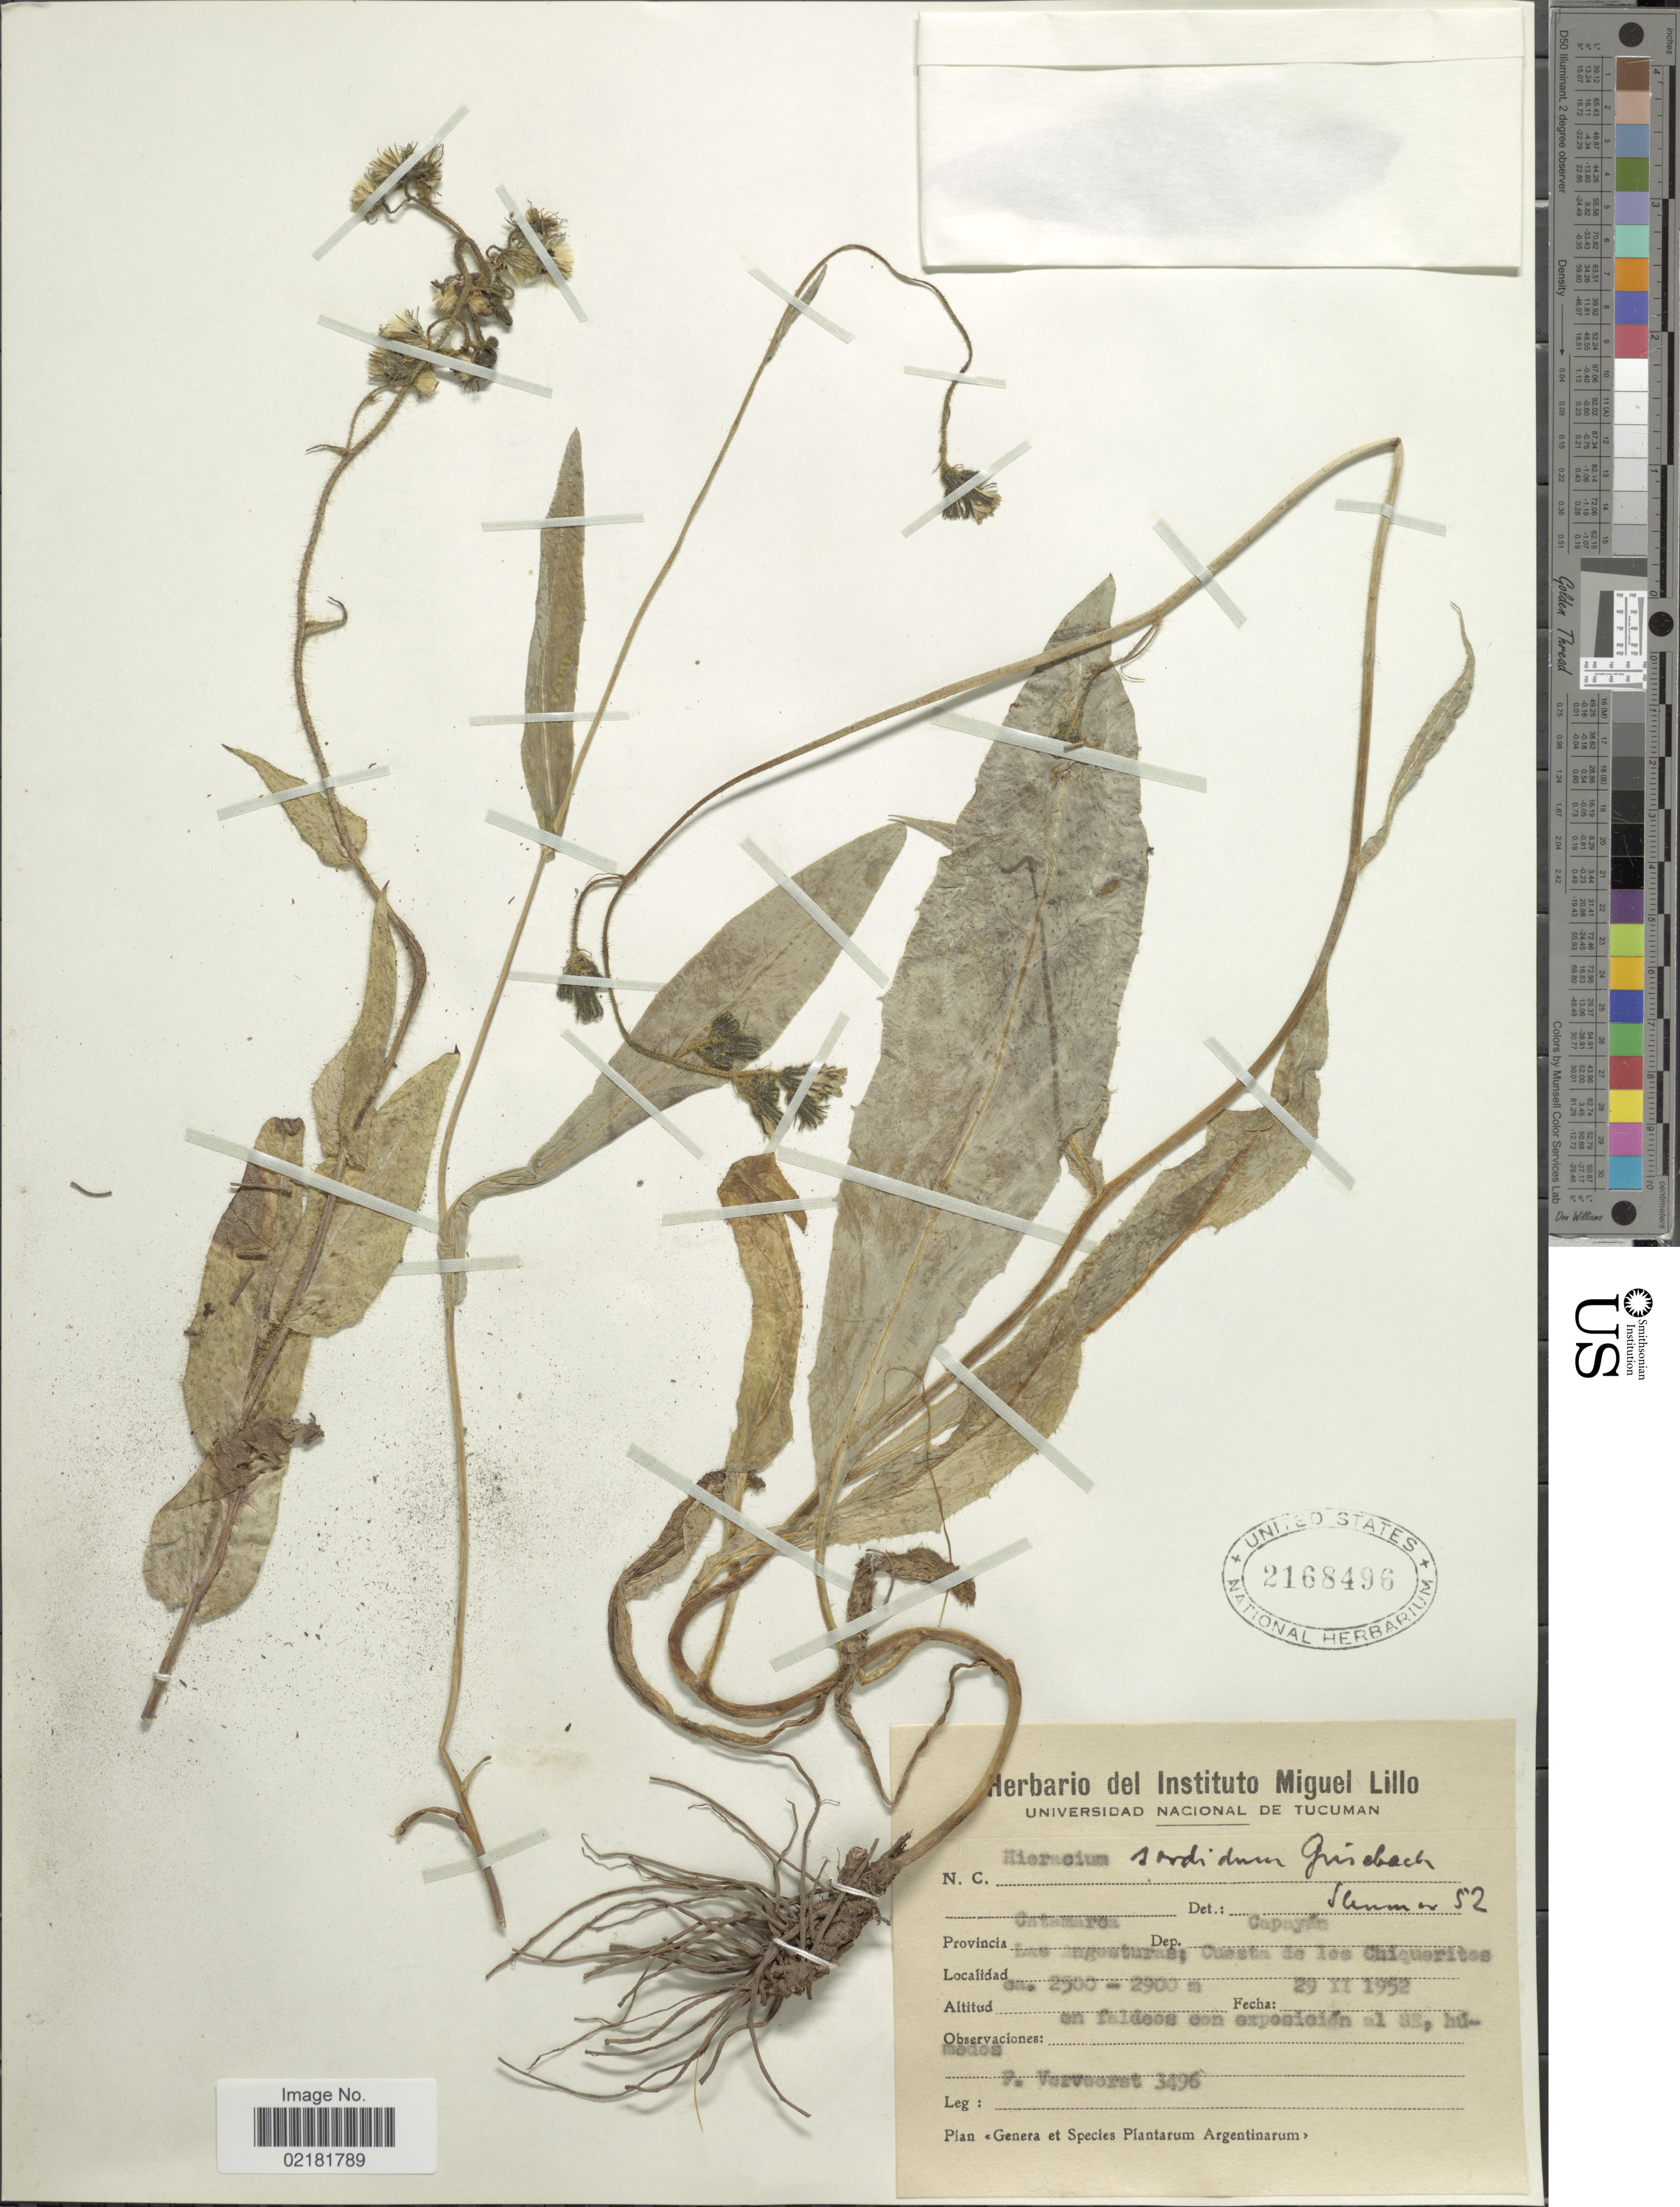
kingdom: Plantae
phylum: Tracheophyta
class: Magnoliopsida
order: Asterales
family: Asteraceae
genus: Hieracium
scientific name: Hieracium streptochaetum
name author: Zahn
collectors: F. Vervoorst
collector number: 3496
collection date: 1952-02-29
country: Argentina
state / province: Catamarca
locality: Dep. Capayan, Las Angosturas, Cuesta de los Chiqueritos.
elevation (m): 2500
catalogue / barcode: US 2168496